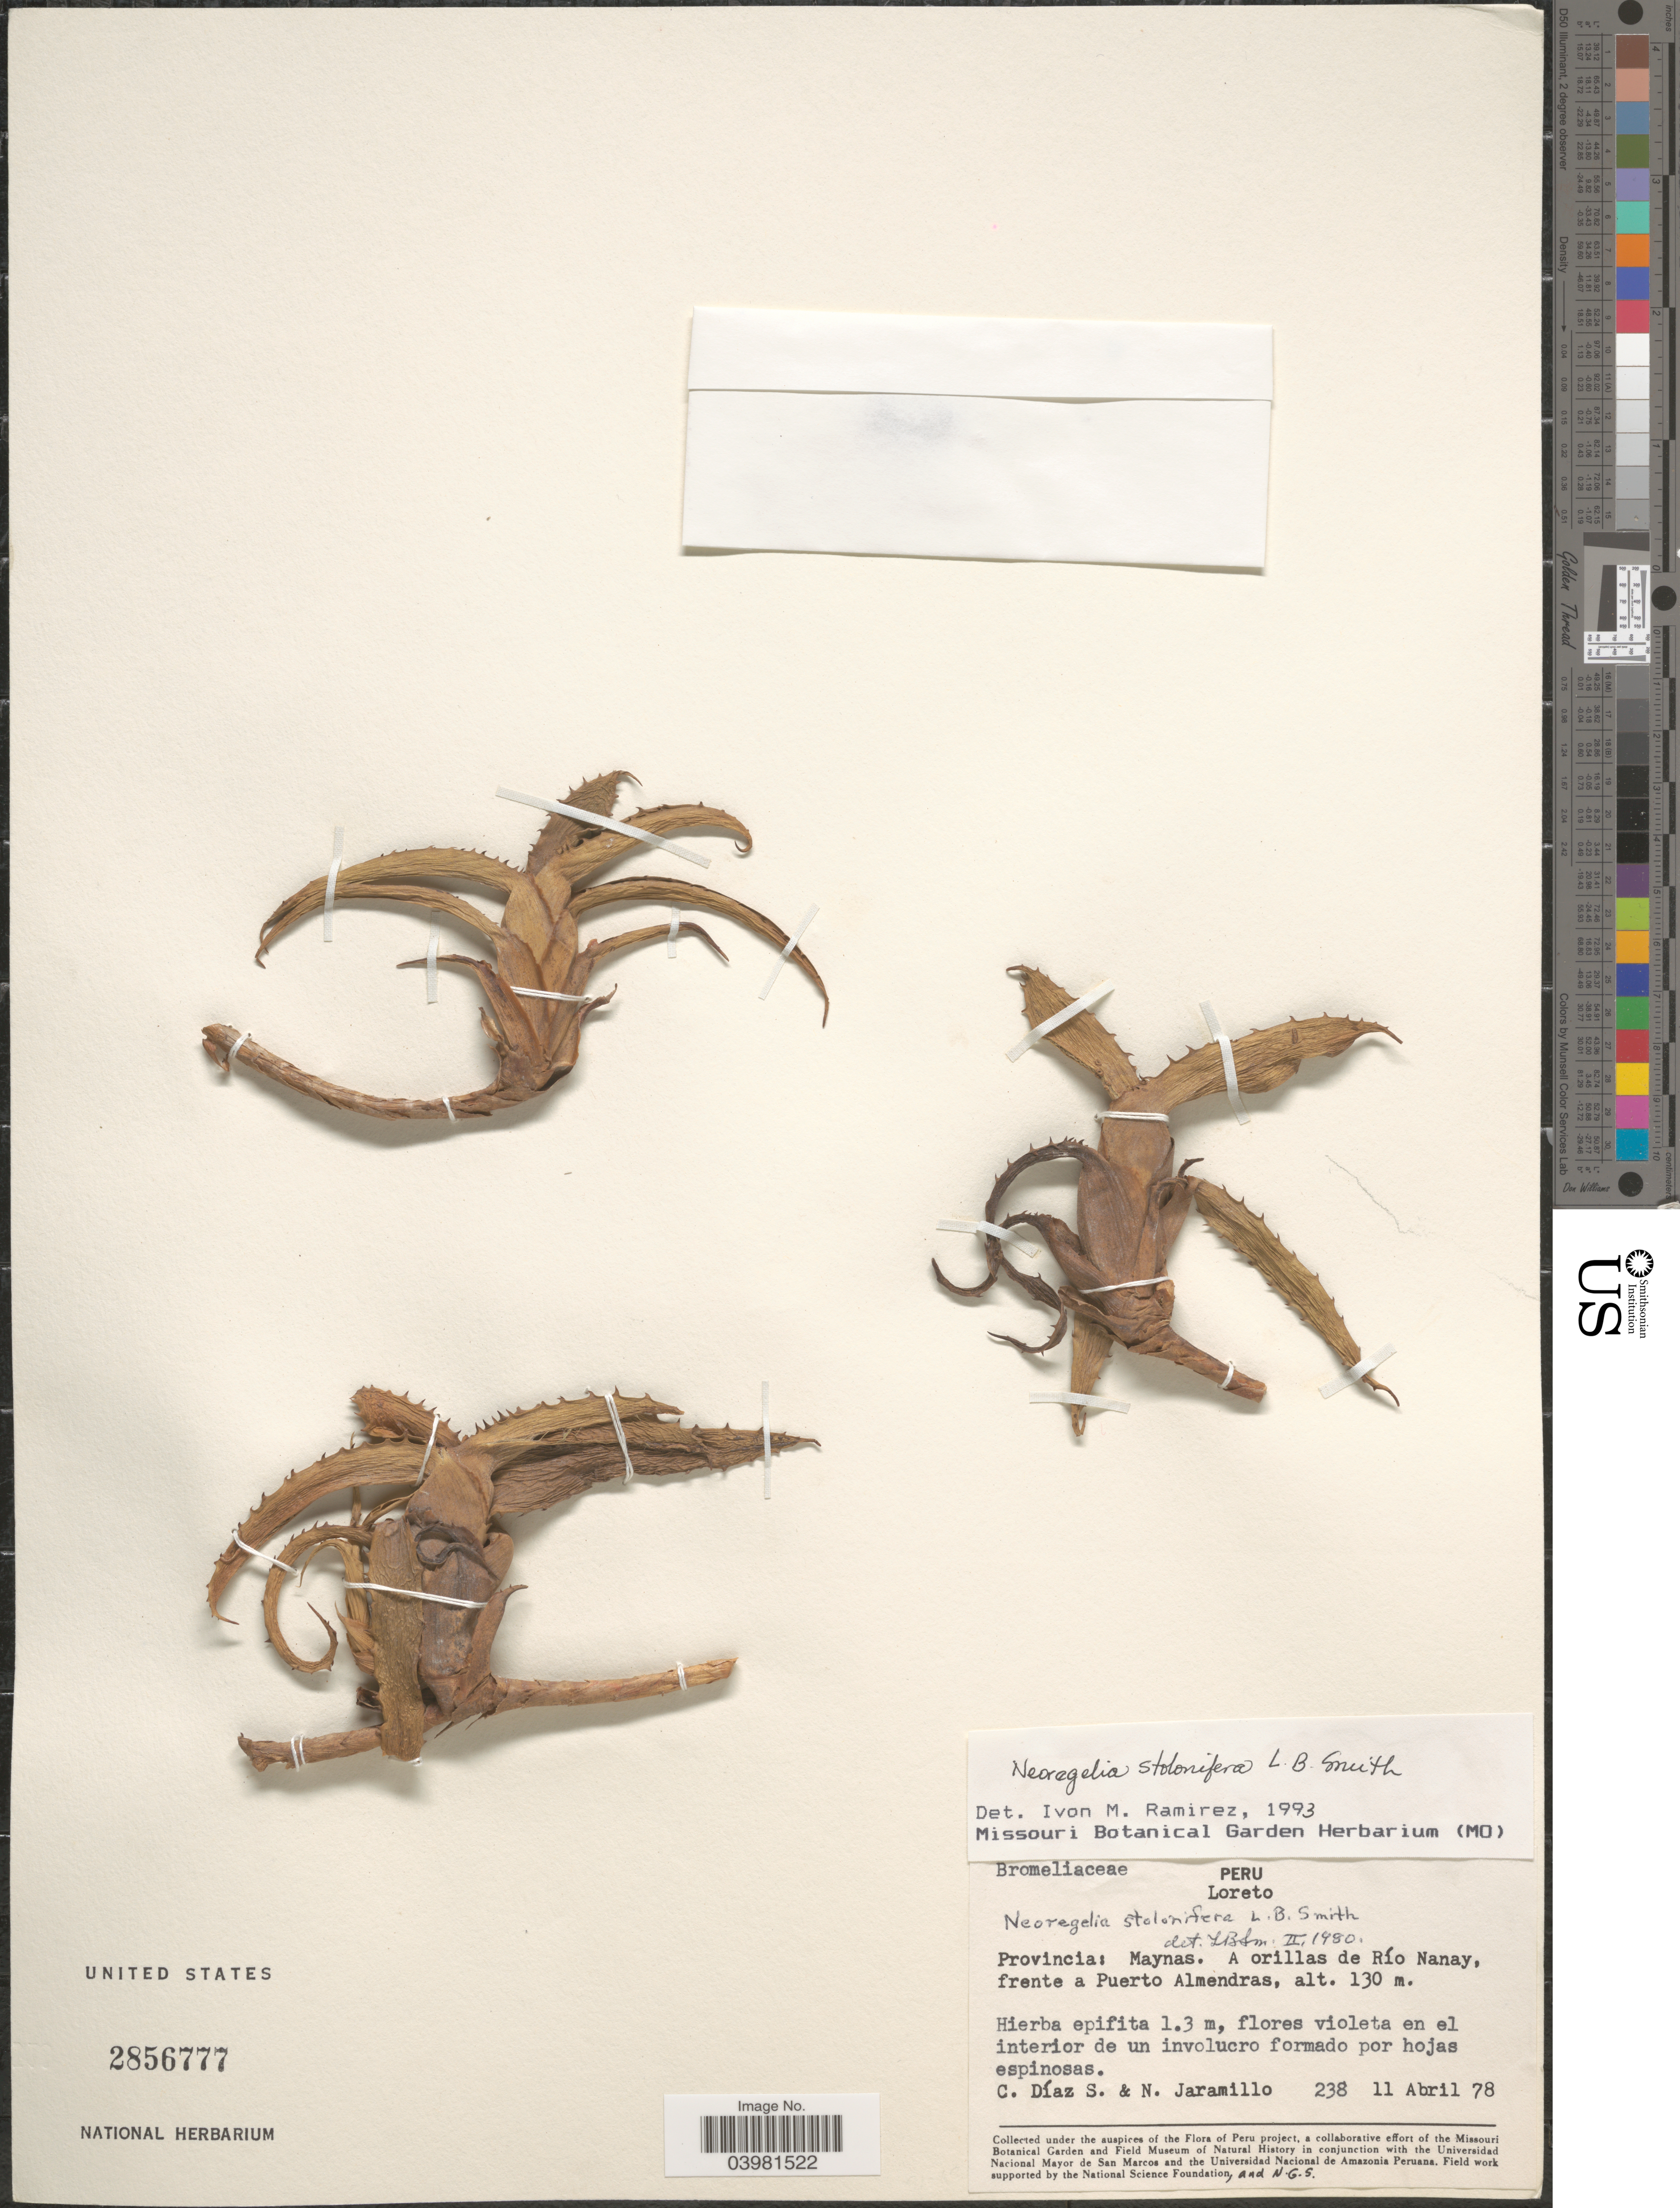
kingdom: Plantae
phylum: Tracheophyta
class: Liliopsida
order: Poales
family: Bromeliaceae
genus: Neoregelia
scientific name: Neoregelia stolonifera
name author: L.B. Sm.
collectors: C. Díaz S. & N. Jaramillo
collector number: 238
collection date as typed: Transcribed d/m/y: 11/4/78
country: Peru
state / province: Loreto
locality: Provincia: Maynas. A orillas de Río Nanay, frente a Puerto Almendras.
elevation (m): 130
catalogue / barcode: US 2856777